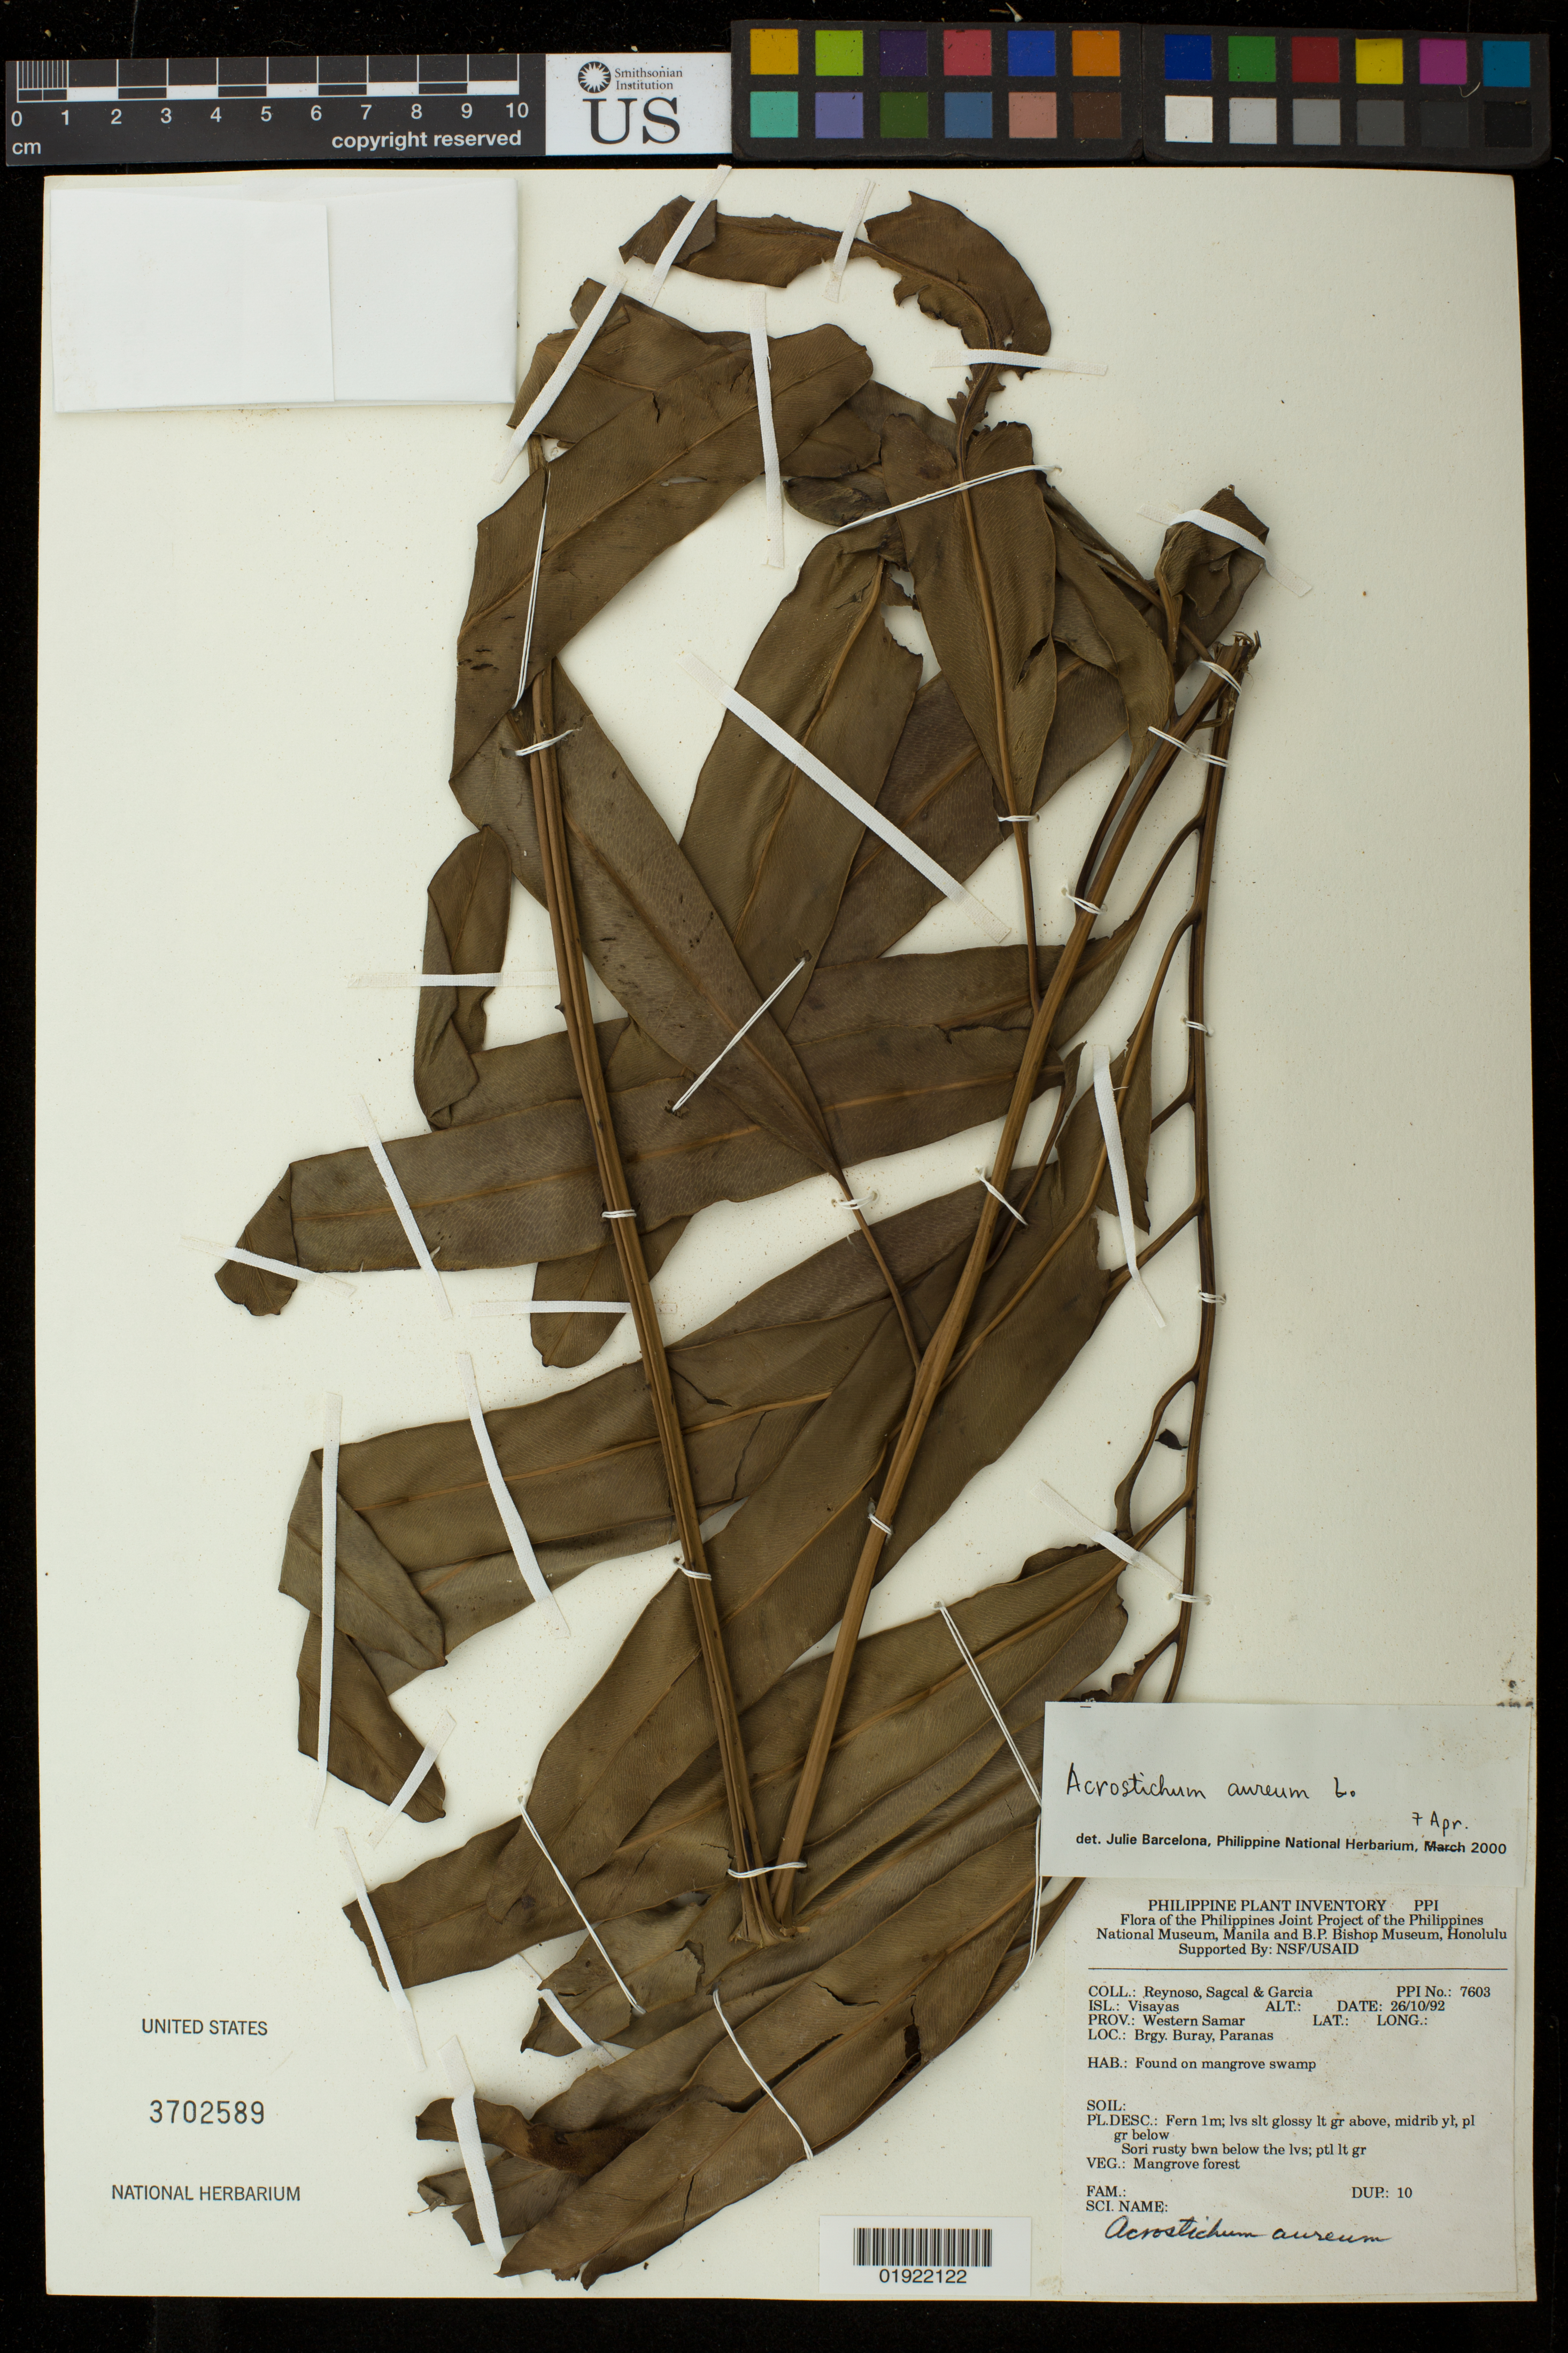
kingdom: Plantae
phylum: Tracheophyta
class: Polypodiopsida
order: Polypodiales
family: Pteridaceae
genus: Acrostichum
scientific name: Acrostichum aureum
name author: L.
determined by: Barcelona, Julie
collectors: E. Reynoso, E. Sagcal & H. Garcia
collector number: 7603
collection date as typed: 26/10/92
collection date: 1992-10-26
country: Philippines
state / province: Eastern Visayas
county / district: Western Samar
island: Visayas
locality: Brgy. Buray, Paranas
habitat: mangrove forest, found on mangrove swamp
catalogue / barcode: US 3702589